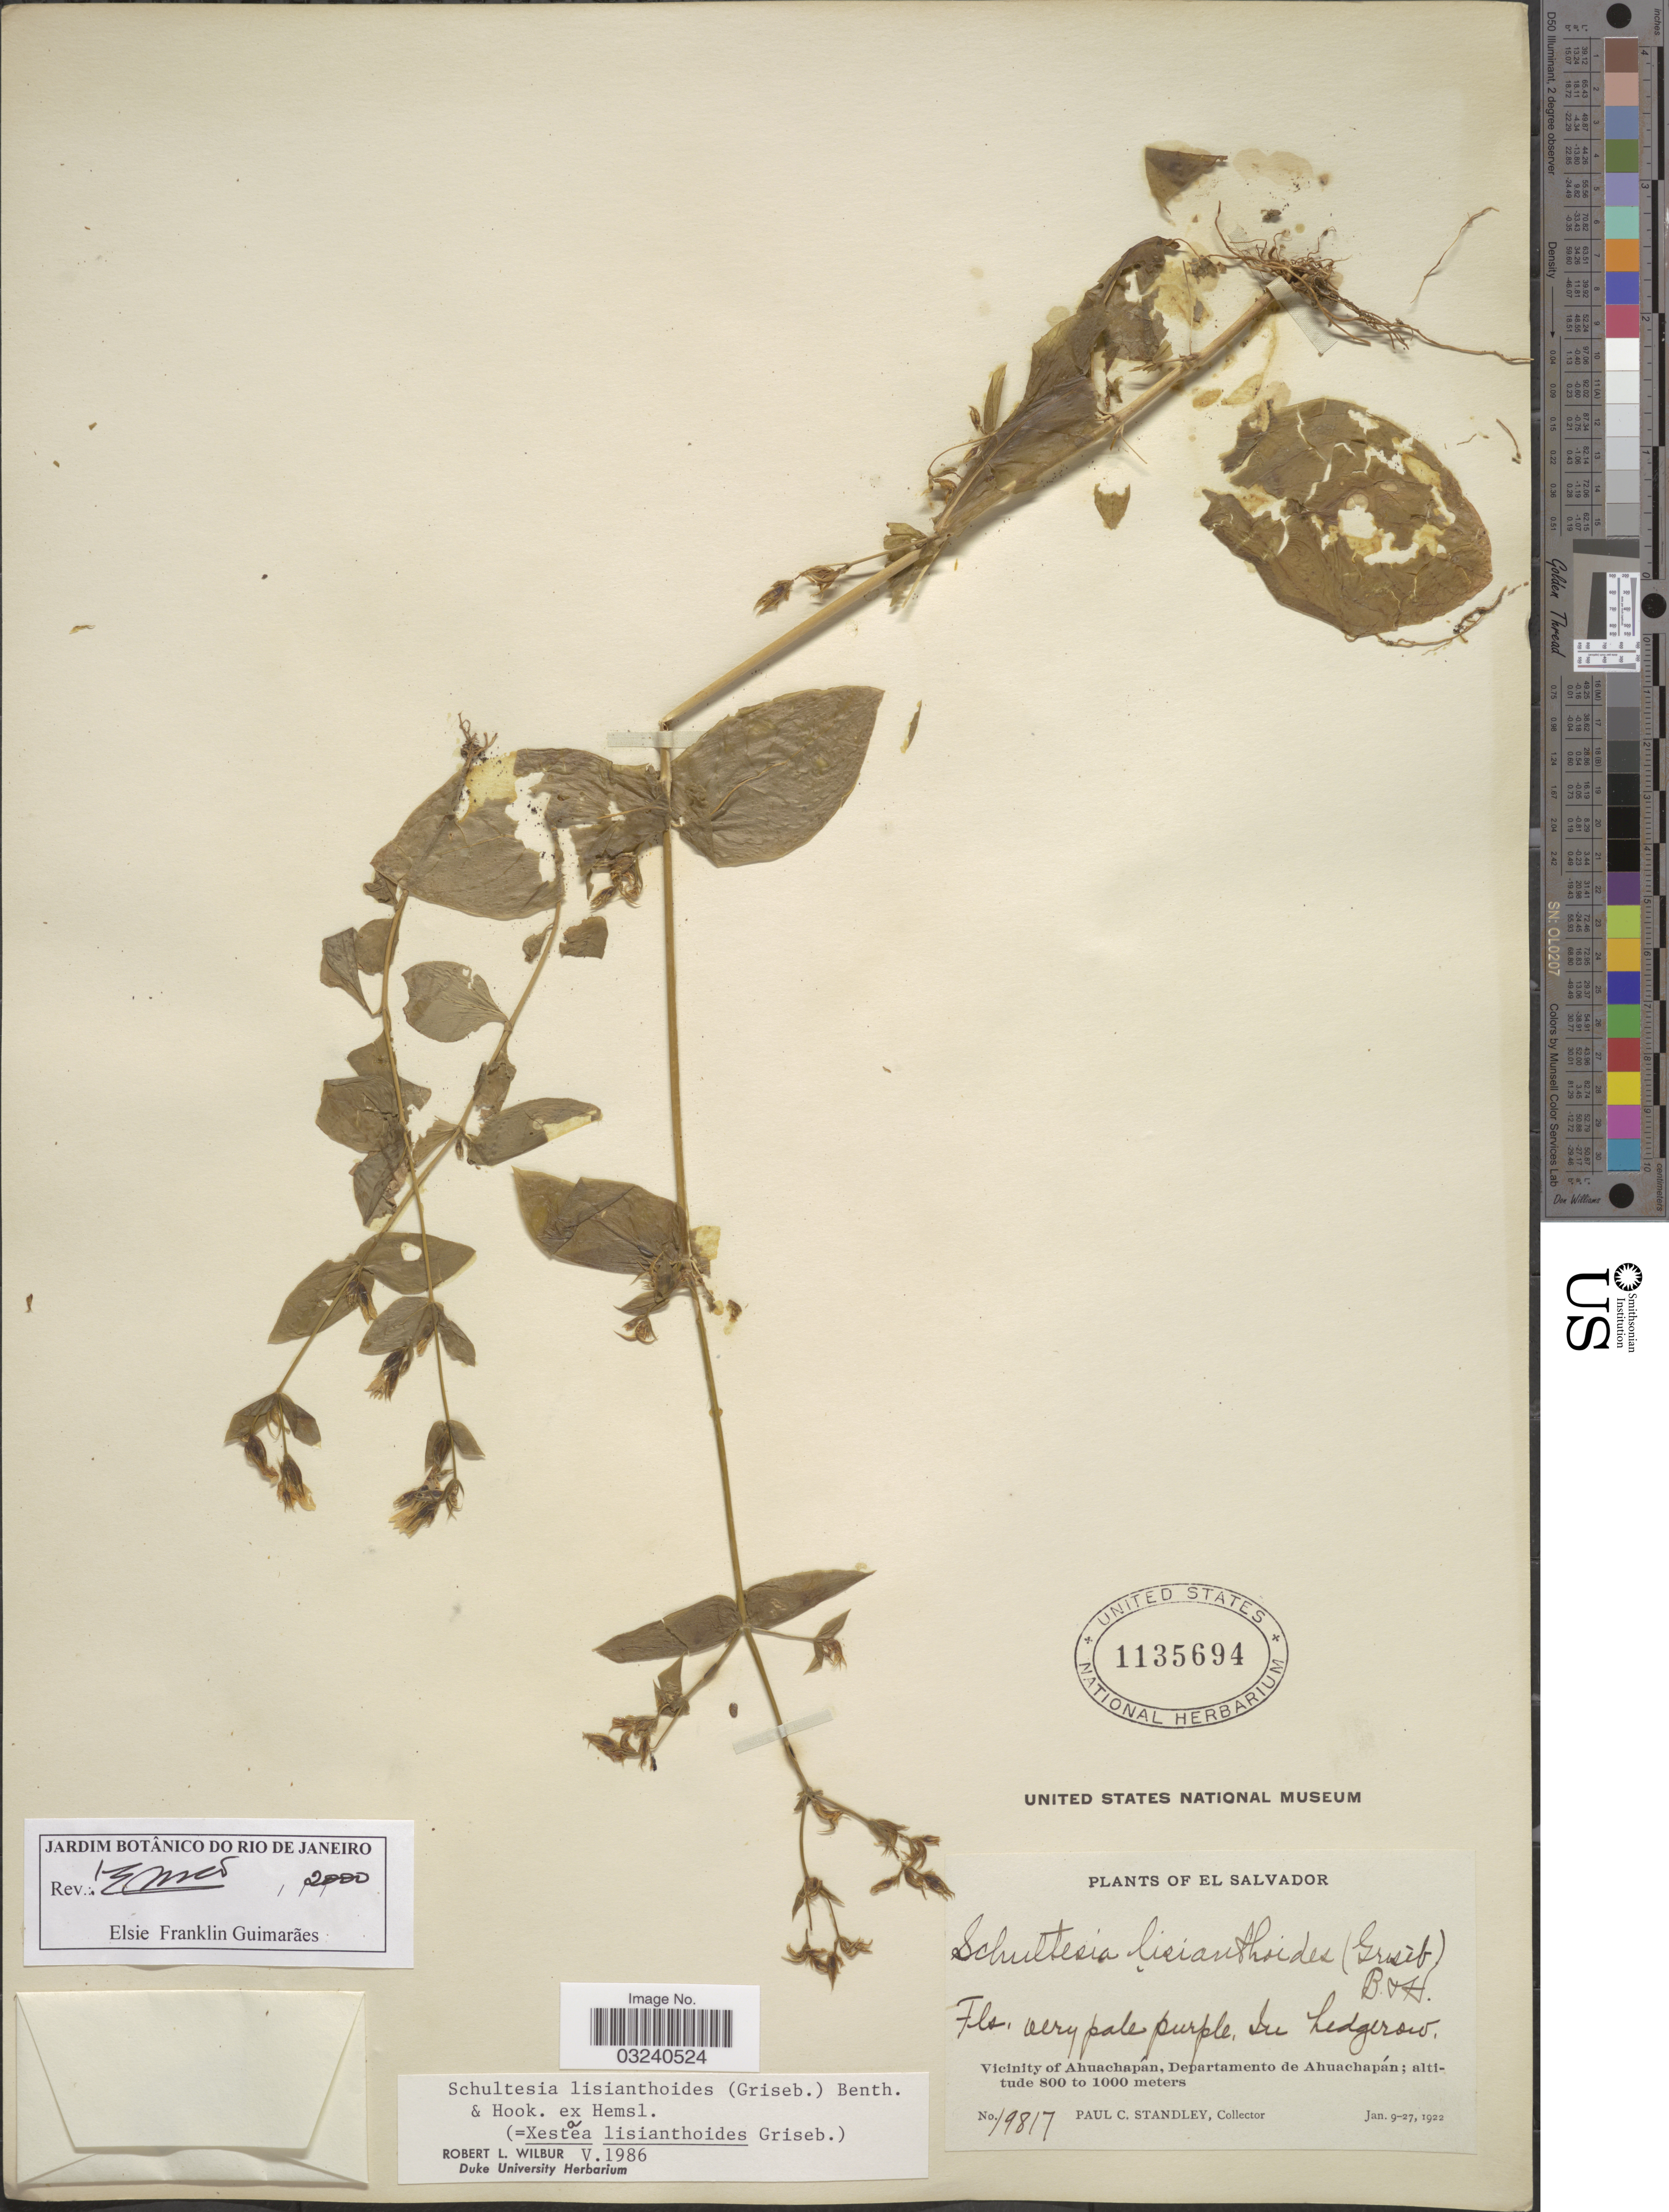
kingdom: Plantae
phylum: Tracheophyta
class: Magnoliopsida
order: Gentianales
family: Gentianaceae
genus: Schultesia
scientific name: Schultesia lisianthoides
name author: (Griseb.) Benth. & Hook. f. ex Hemsl.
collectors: P. C. Standley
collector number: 19817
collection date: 1922-01-09/1922-01-27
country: El Salvador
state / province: Ahuachapan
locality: Vicinity of Ahuachapán, Departamento de Ahuachapán.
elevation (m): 800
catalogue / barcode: US 1135694